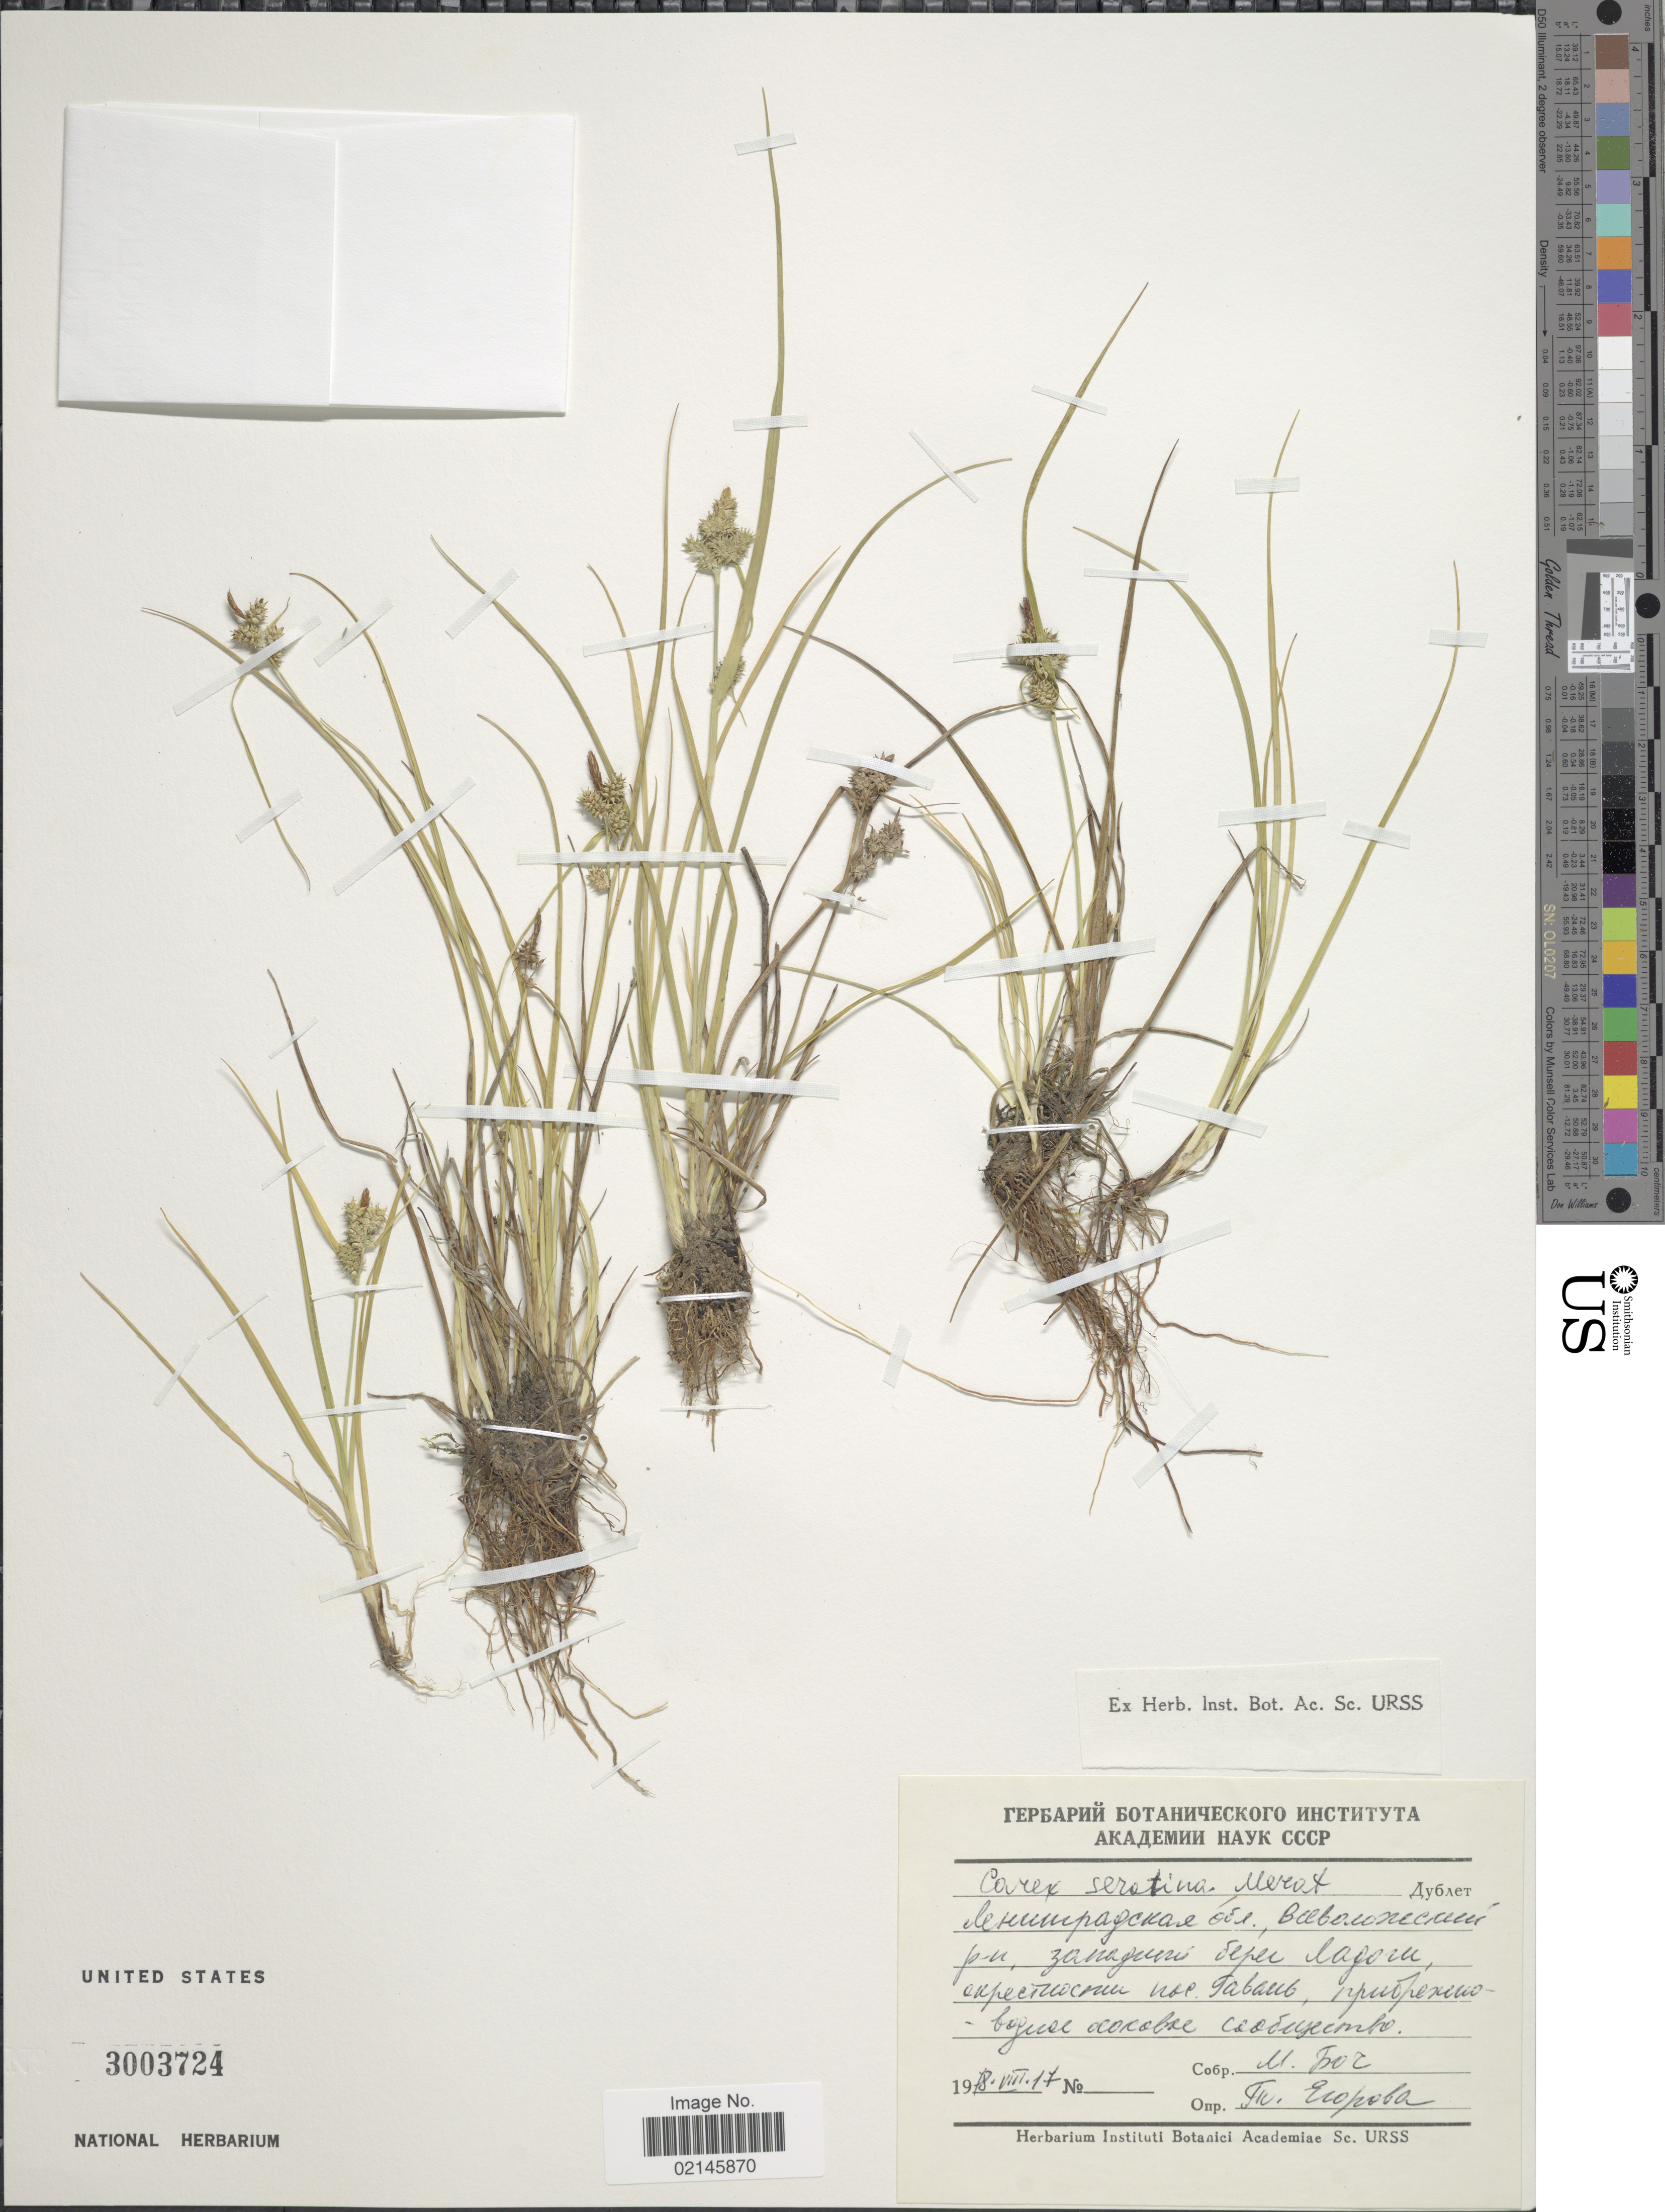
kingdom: Plantae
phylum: Tracheophyta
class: Liliopsida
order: Poales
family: Cyperaceae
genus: Carex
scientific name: Carex oederi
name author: Retz.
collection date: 1978-08-17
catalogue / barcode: US 3003724